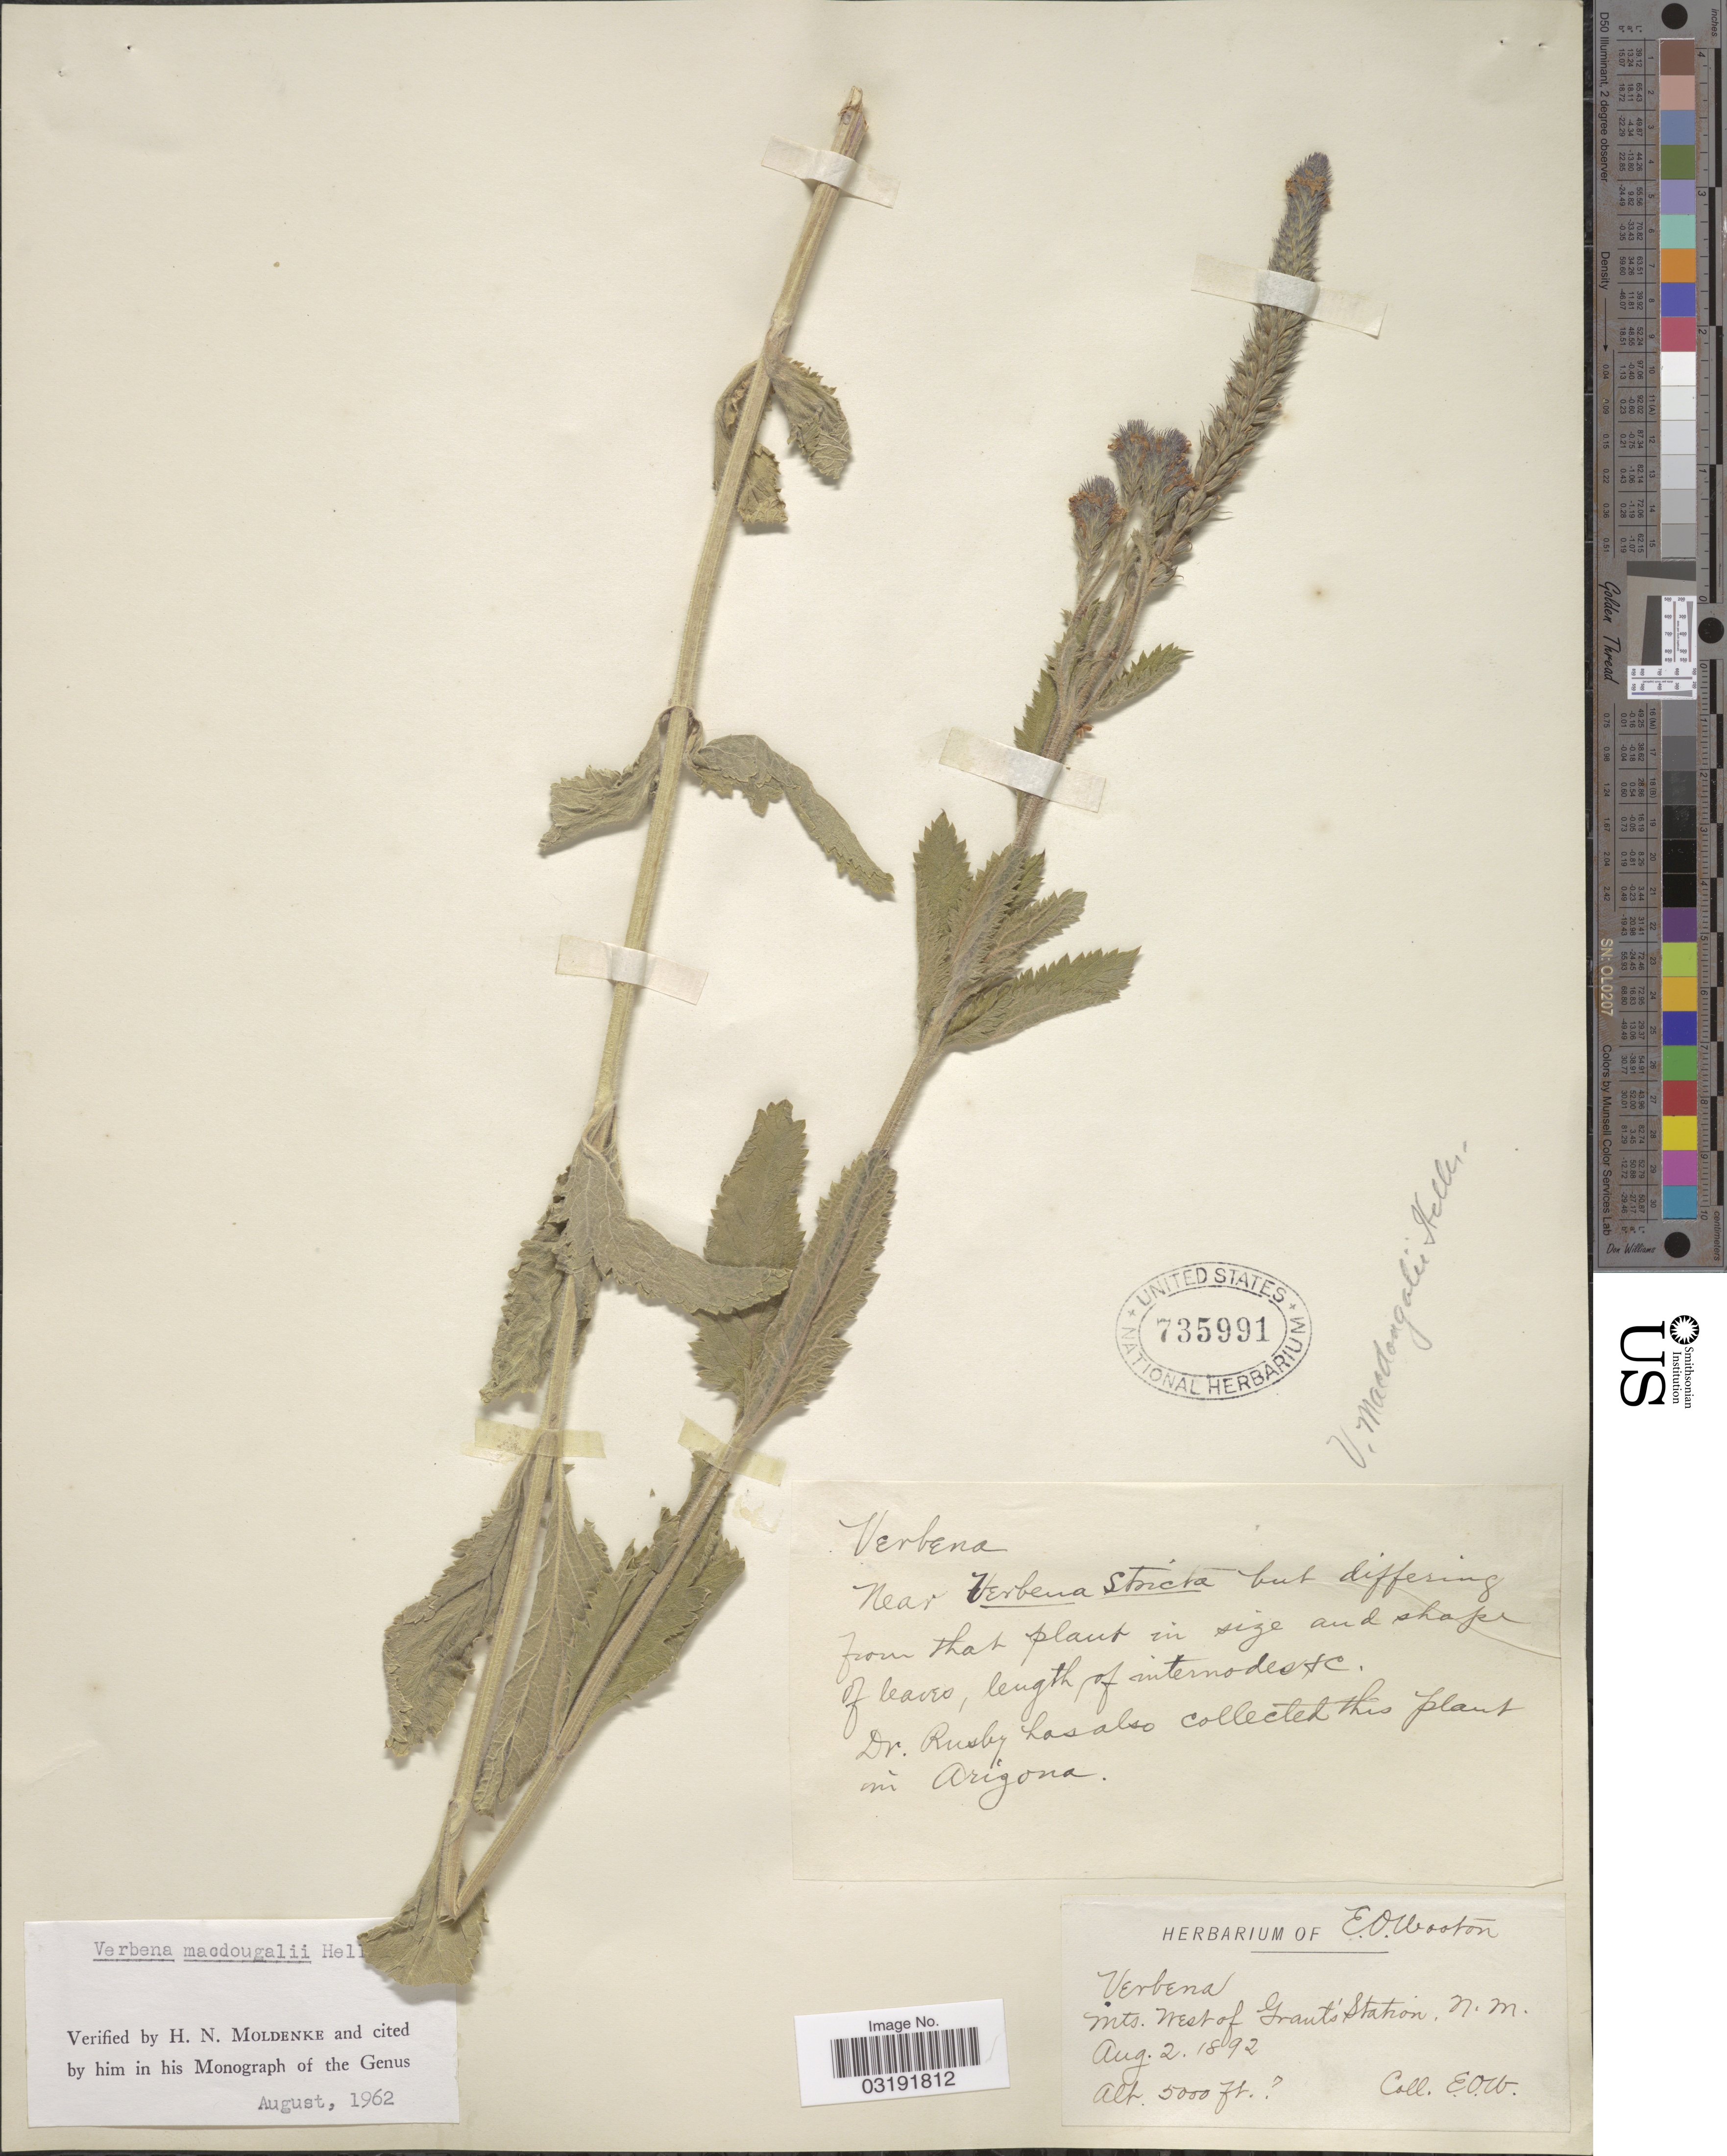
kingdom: Plantae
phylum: Tracheophyta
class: Magnoliopsida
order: Lamiales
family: Verbenaceae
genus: Verbena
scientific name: Verbena macdougalii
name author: A. Heller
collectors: E. O. Wooton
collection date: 1892-08-02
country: United States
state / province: New Mexico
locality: Mts. West of Grant's Station.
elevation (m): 1524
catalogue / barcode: US 735991